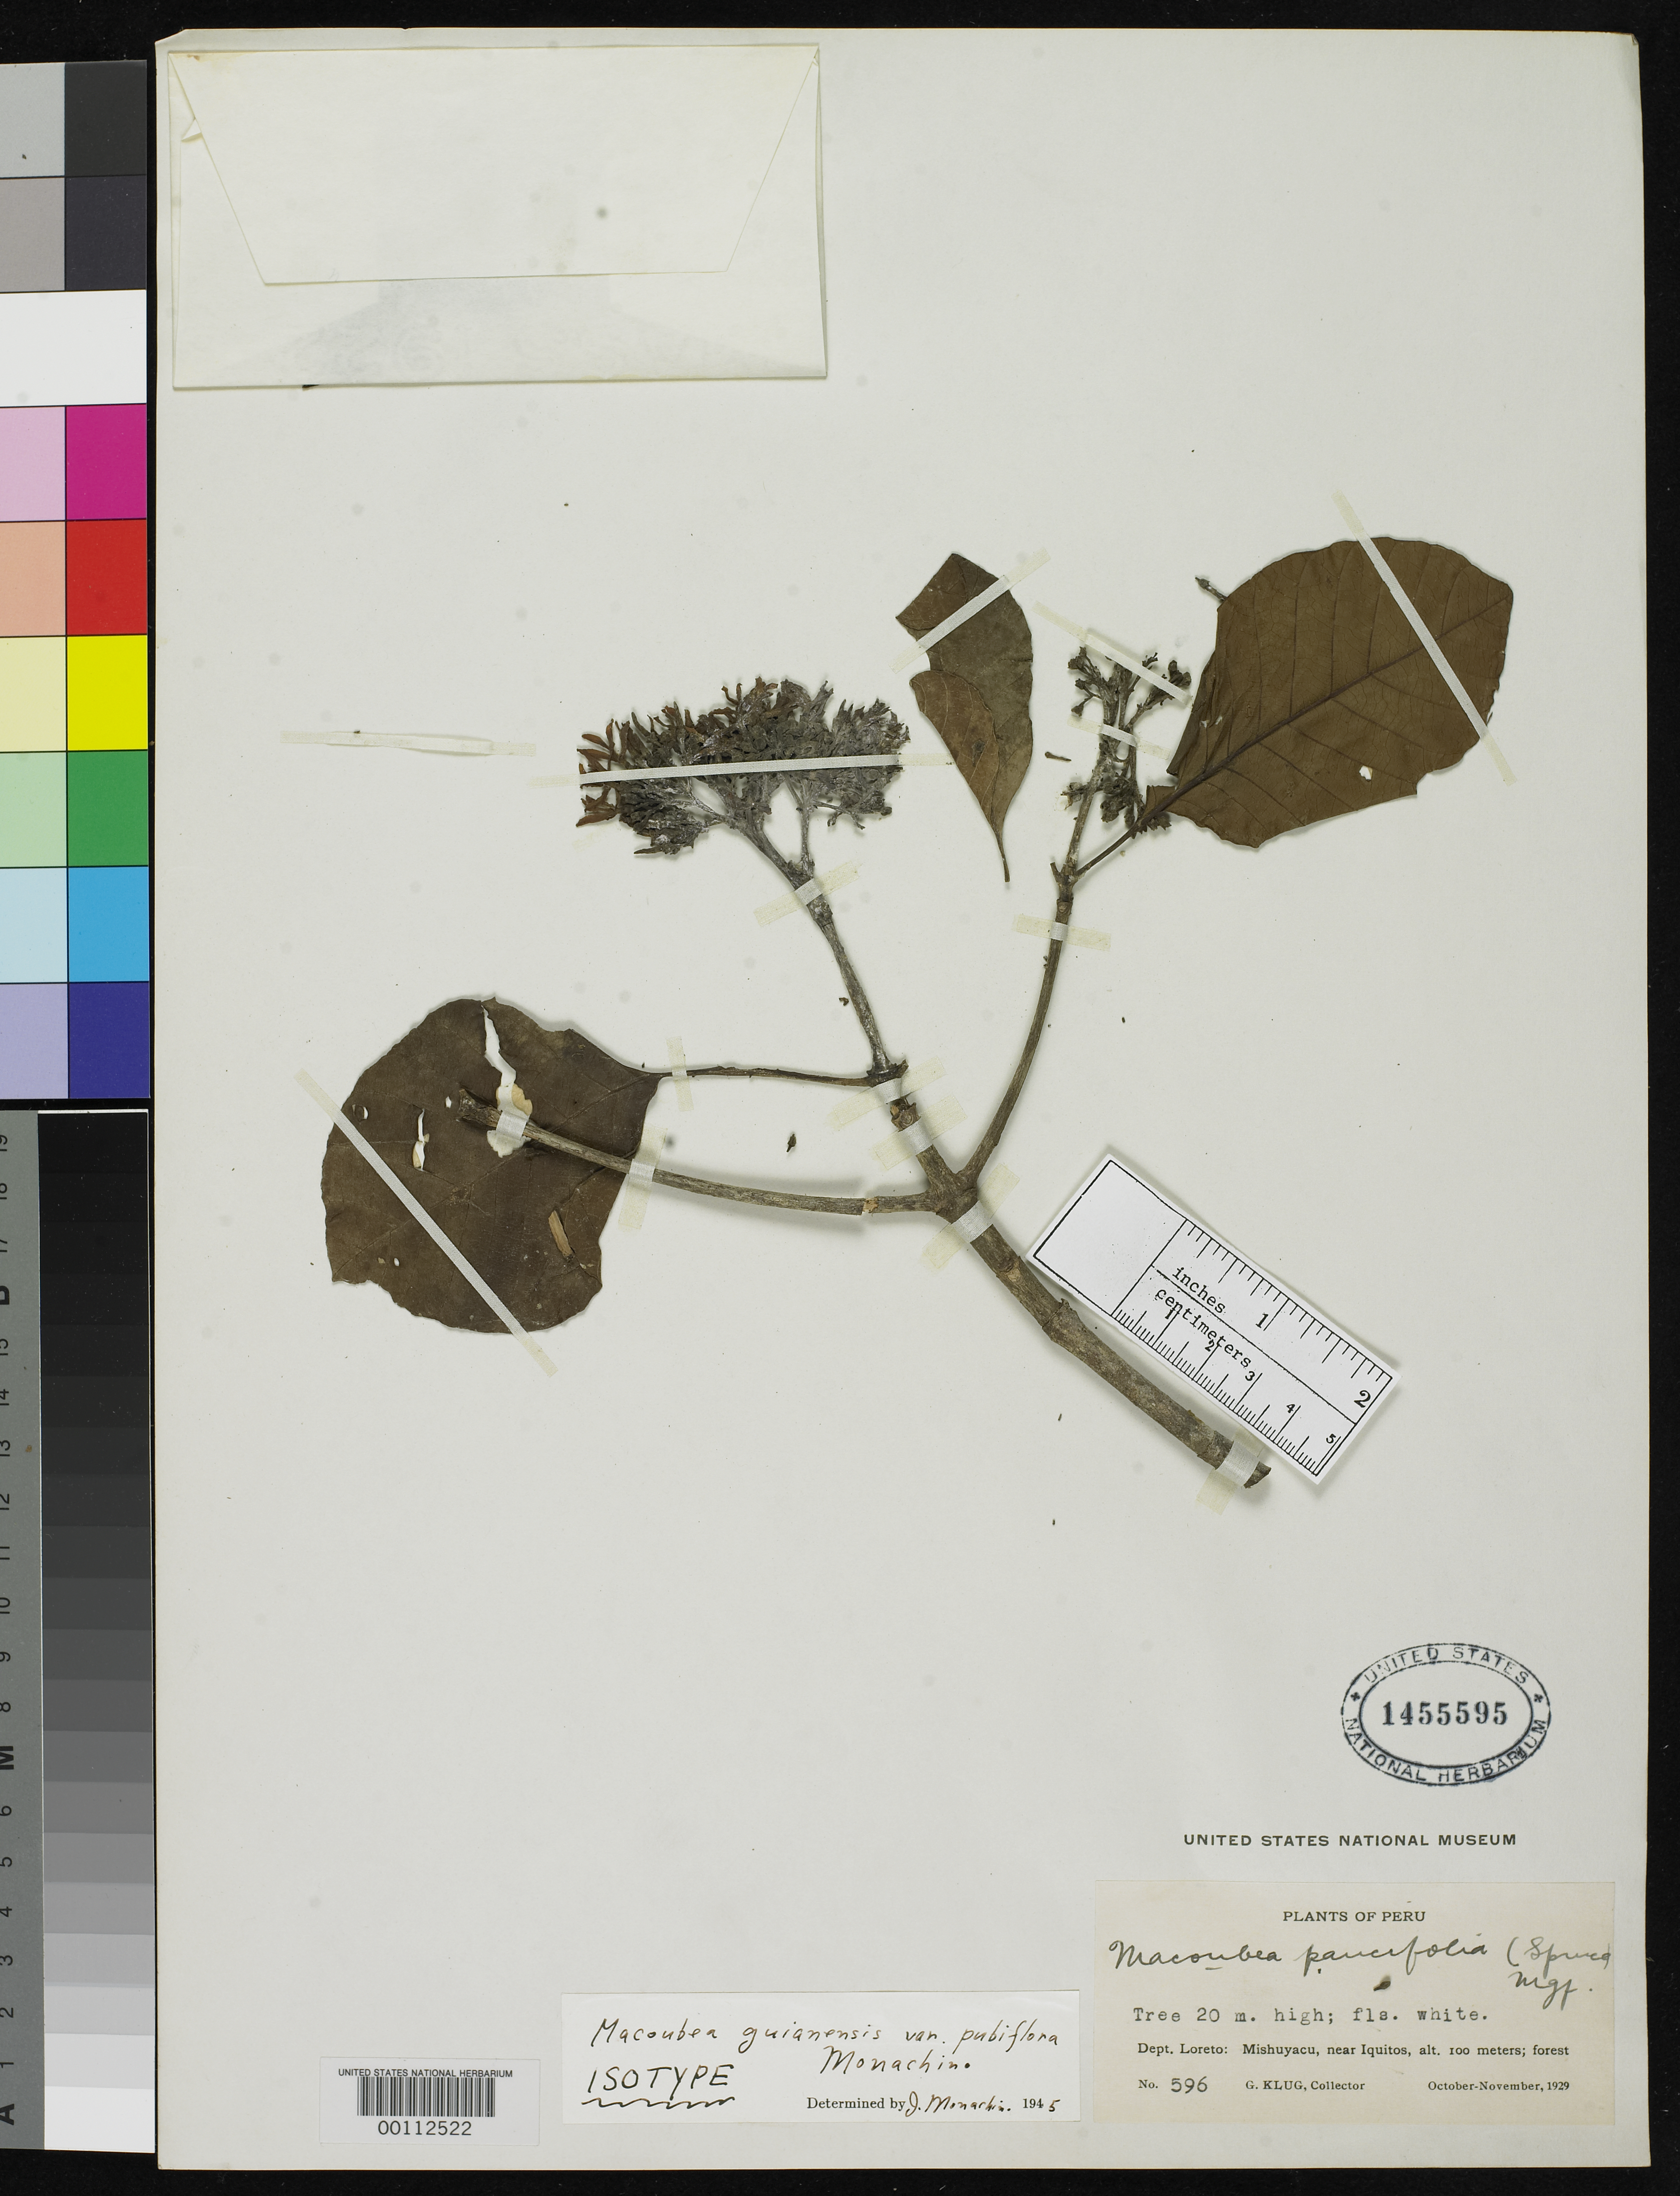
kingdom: Plantae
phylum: Tracheophyta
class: Magnoliopsida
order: Gentianales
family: Apocynaceae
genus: Macoubea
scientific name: Macoubea guianensis var. pubiflora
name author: Monach.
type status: Isotype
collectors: G. Klug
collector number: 596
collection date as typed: Oct 1929 to -- Nov 1929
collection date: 1929-10/1929-11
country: Peru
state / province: Loreto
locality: Mishuyacu, near Iquitos.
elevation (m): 100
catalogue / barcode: US 1455595